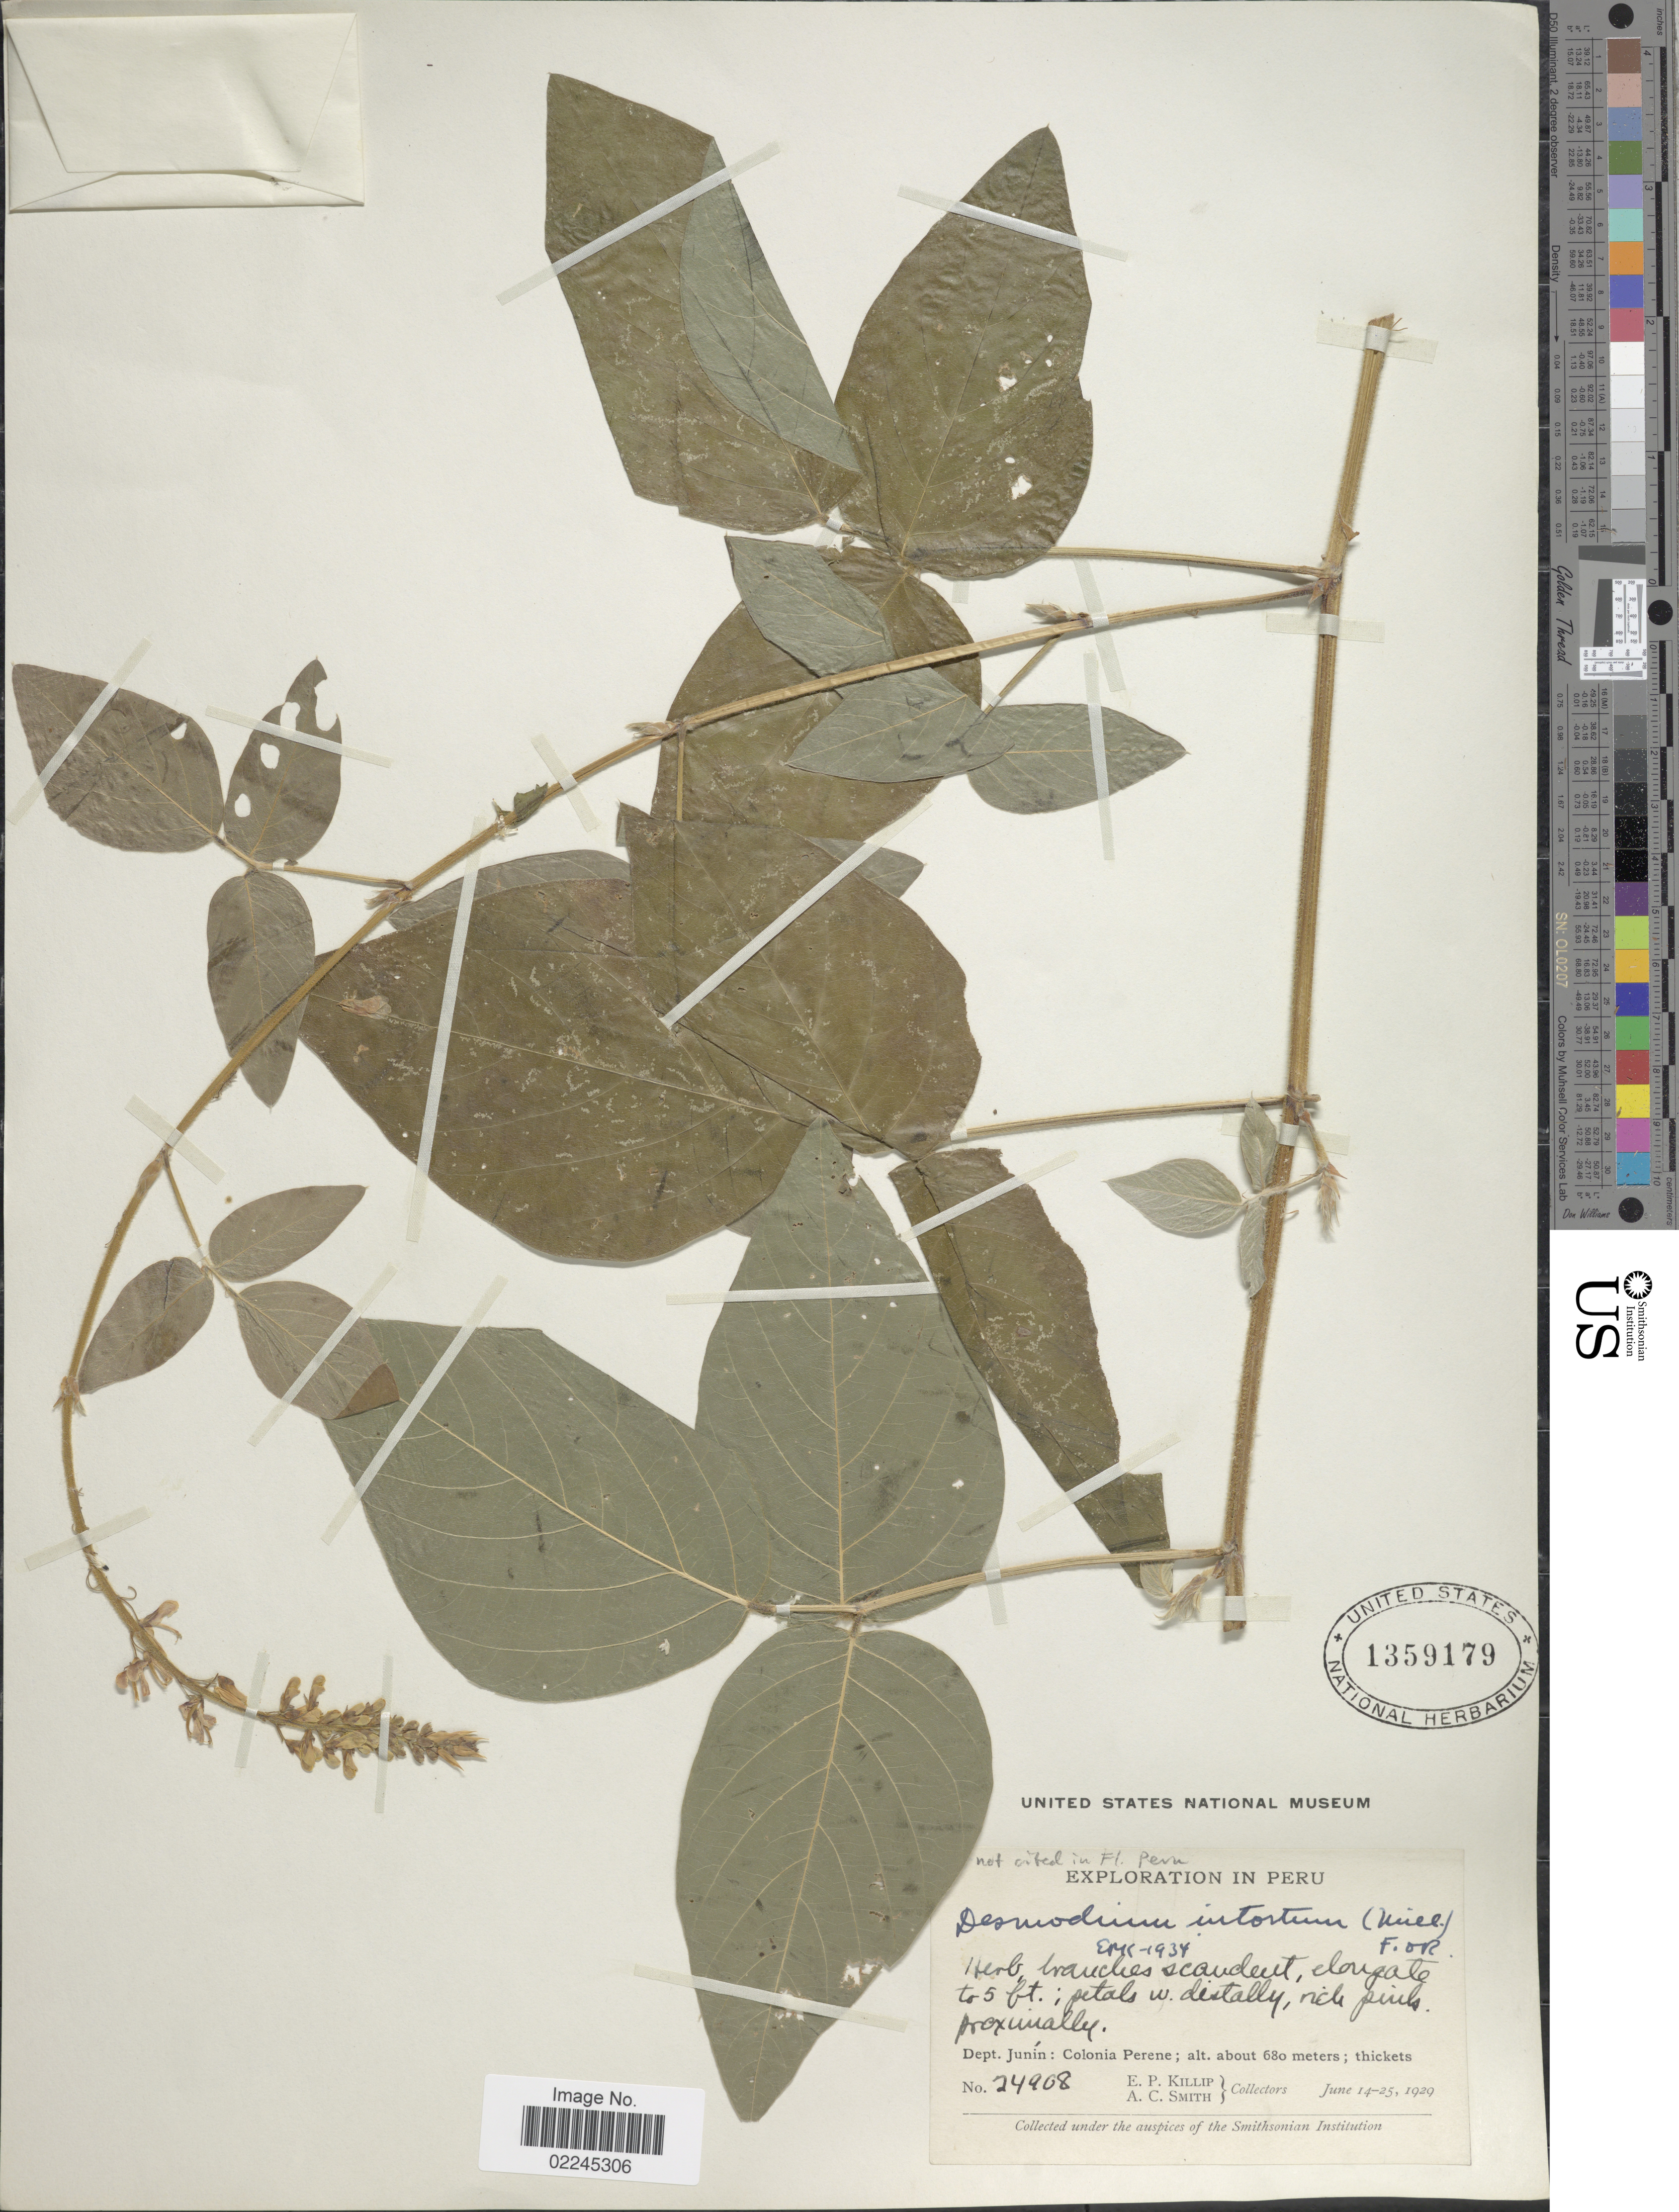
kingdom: Plantae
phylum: Tracheophyta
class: Magnoliopsida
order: Fabales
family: Fabaceae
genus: Desmodium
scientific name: Desmodium intortum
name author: (Mill.) Urb.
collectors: E. P. Killip & A. C. Smith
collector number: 24908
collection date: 1929-06-14/1929-06-25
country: Peru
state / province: Junín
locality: Dept. Junin: Colonia Perene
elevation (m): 680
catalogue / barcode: US 1359179